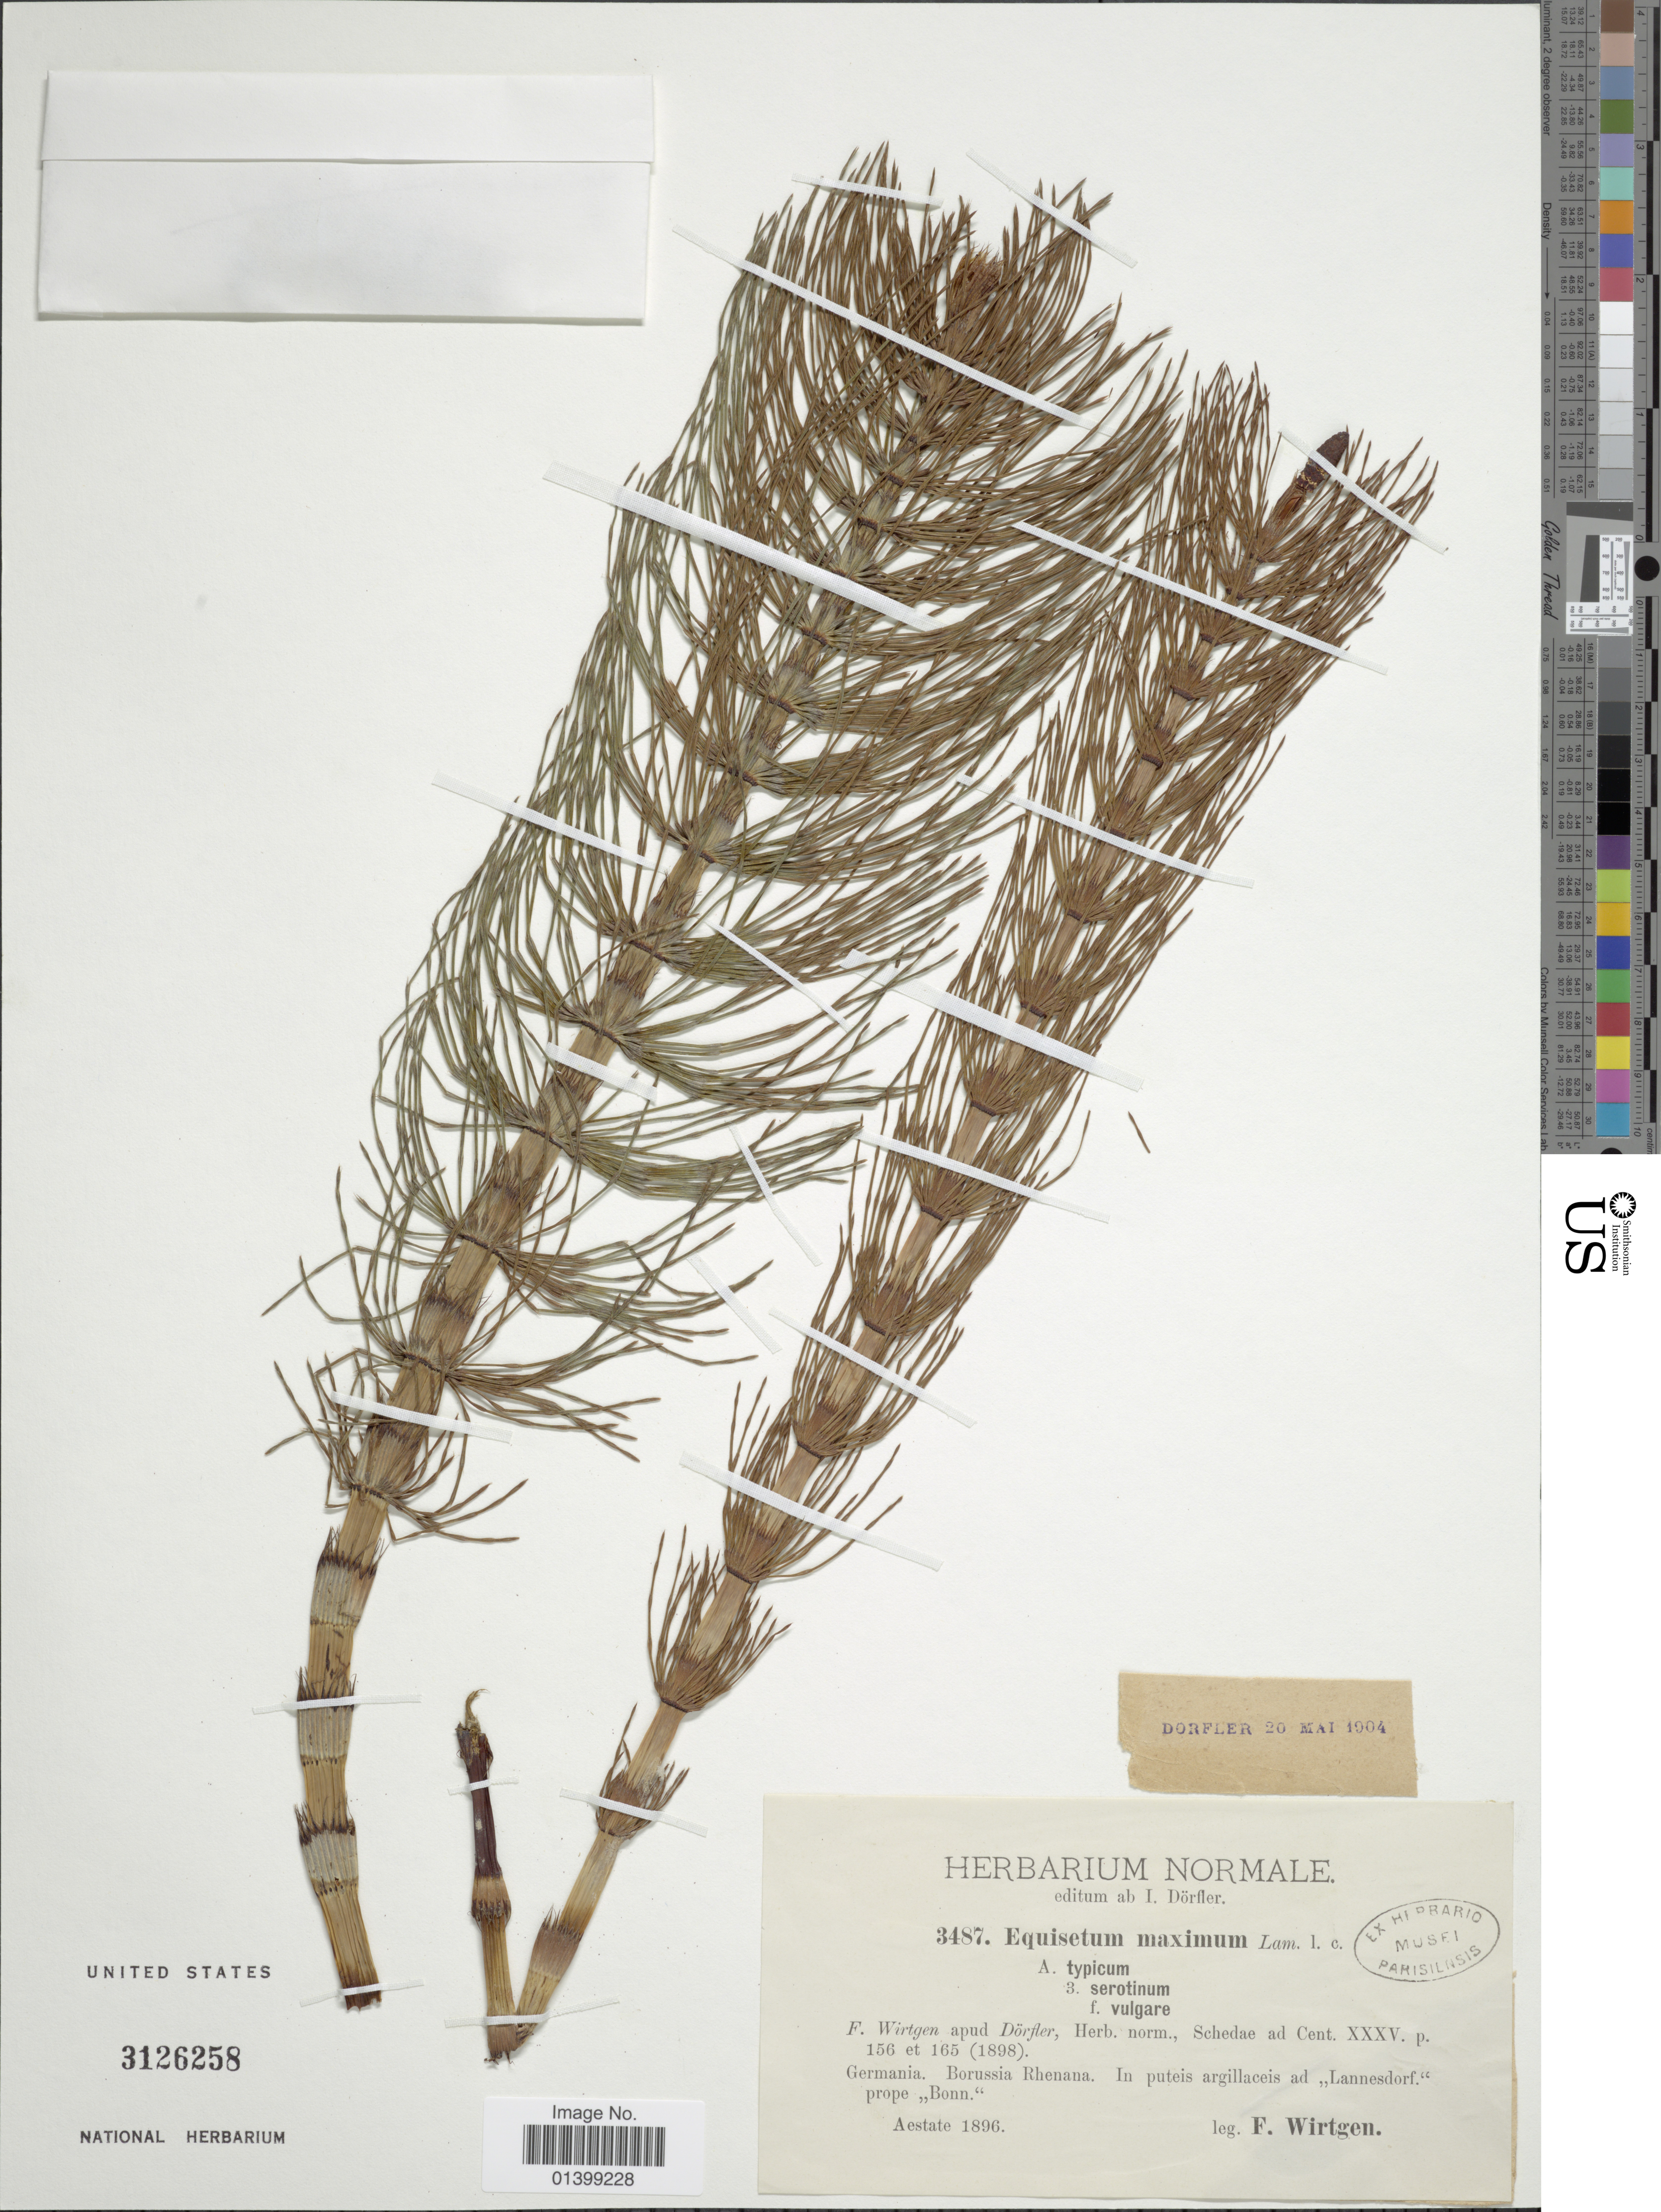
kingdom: Plantae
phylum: Tracheophyta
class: Polypodiopsida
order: Equisetales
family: Equisetaceae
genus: Equisetum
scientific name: Equisetum telmateia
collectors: F. Wirtgen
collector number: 3487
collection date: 1896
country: Germany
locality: Borussia Rhenan. In puteis argillaceis ad ,,Lannesdorf' prope ,,Bonn'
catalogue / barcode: US 3126258